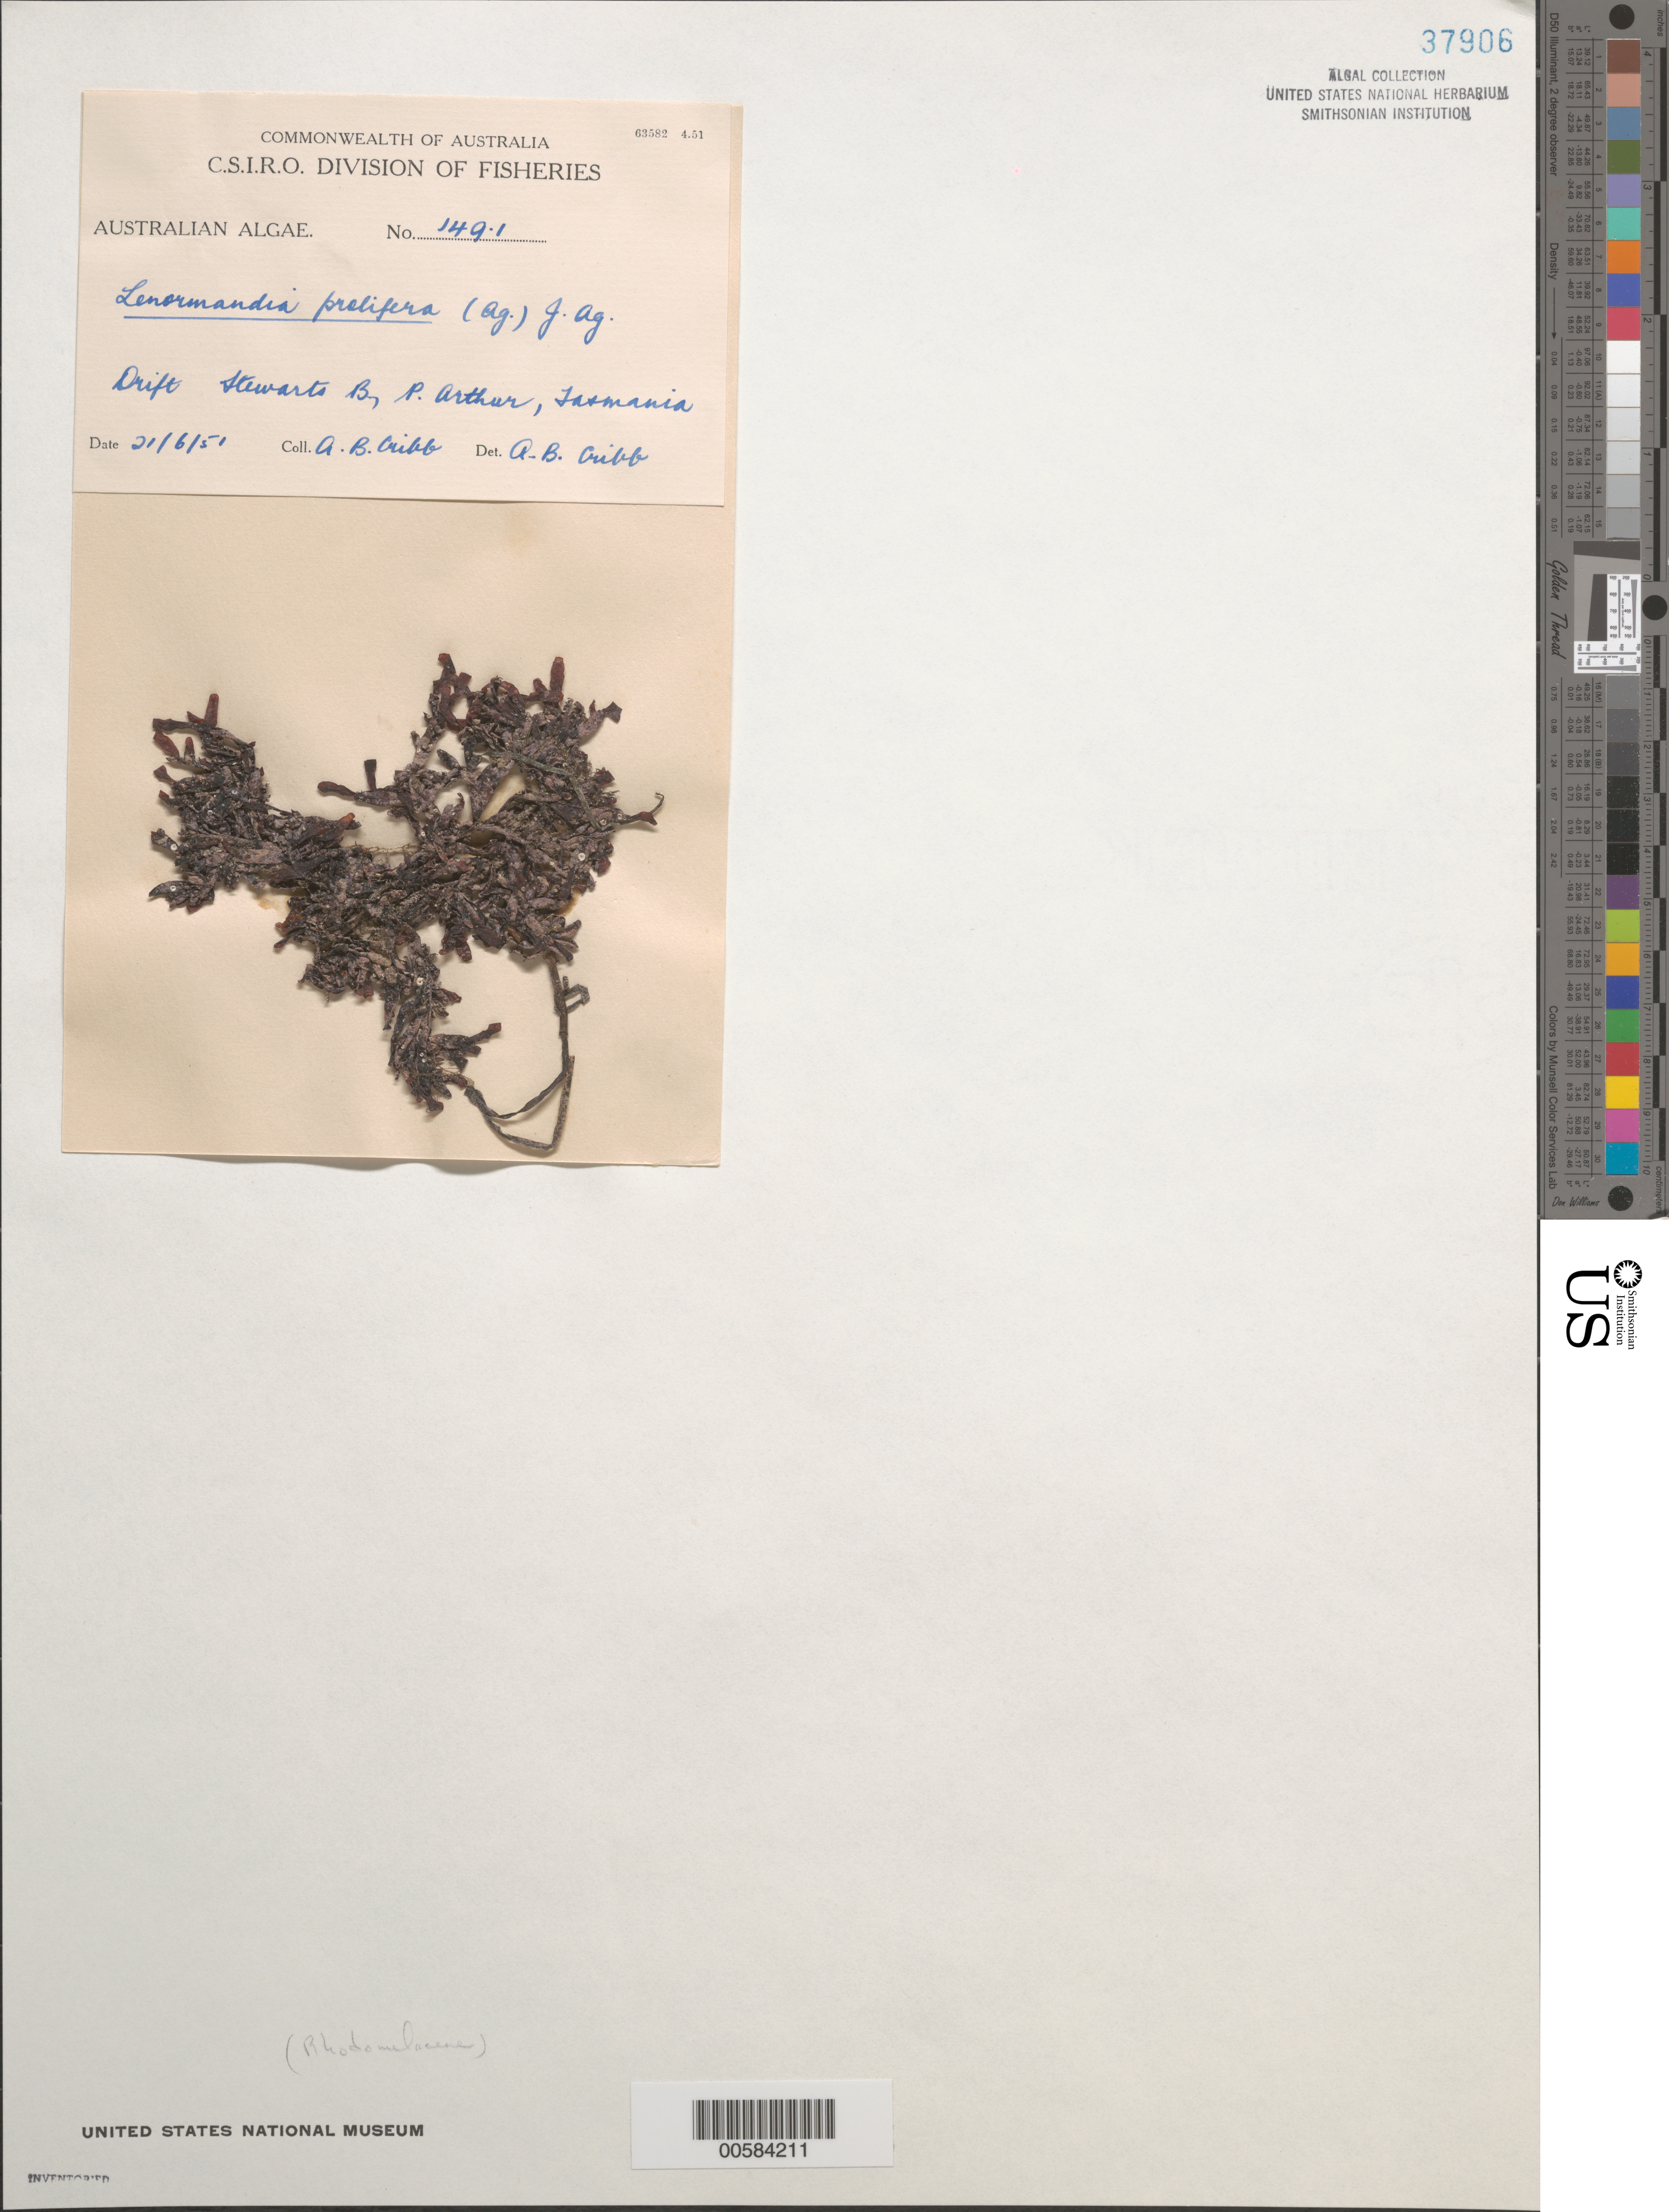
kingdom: Plantae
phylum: Rhodophyta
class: Florideophyceae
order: Ceramiales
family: Rhodomelaceae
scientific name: Lenormandia prolifera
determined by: Cribb, A. B.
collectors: A. Cribb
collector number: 149.1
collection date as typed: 21 Jun 1951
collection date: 1951-06-21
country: Australia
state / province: Tasmania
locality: Stewart's bay, port arthur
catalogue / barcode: US 37906